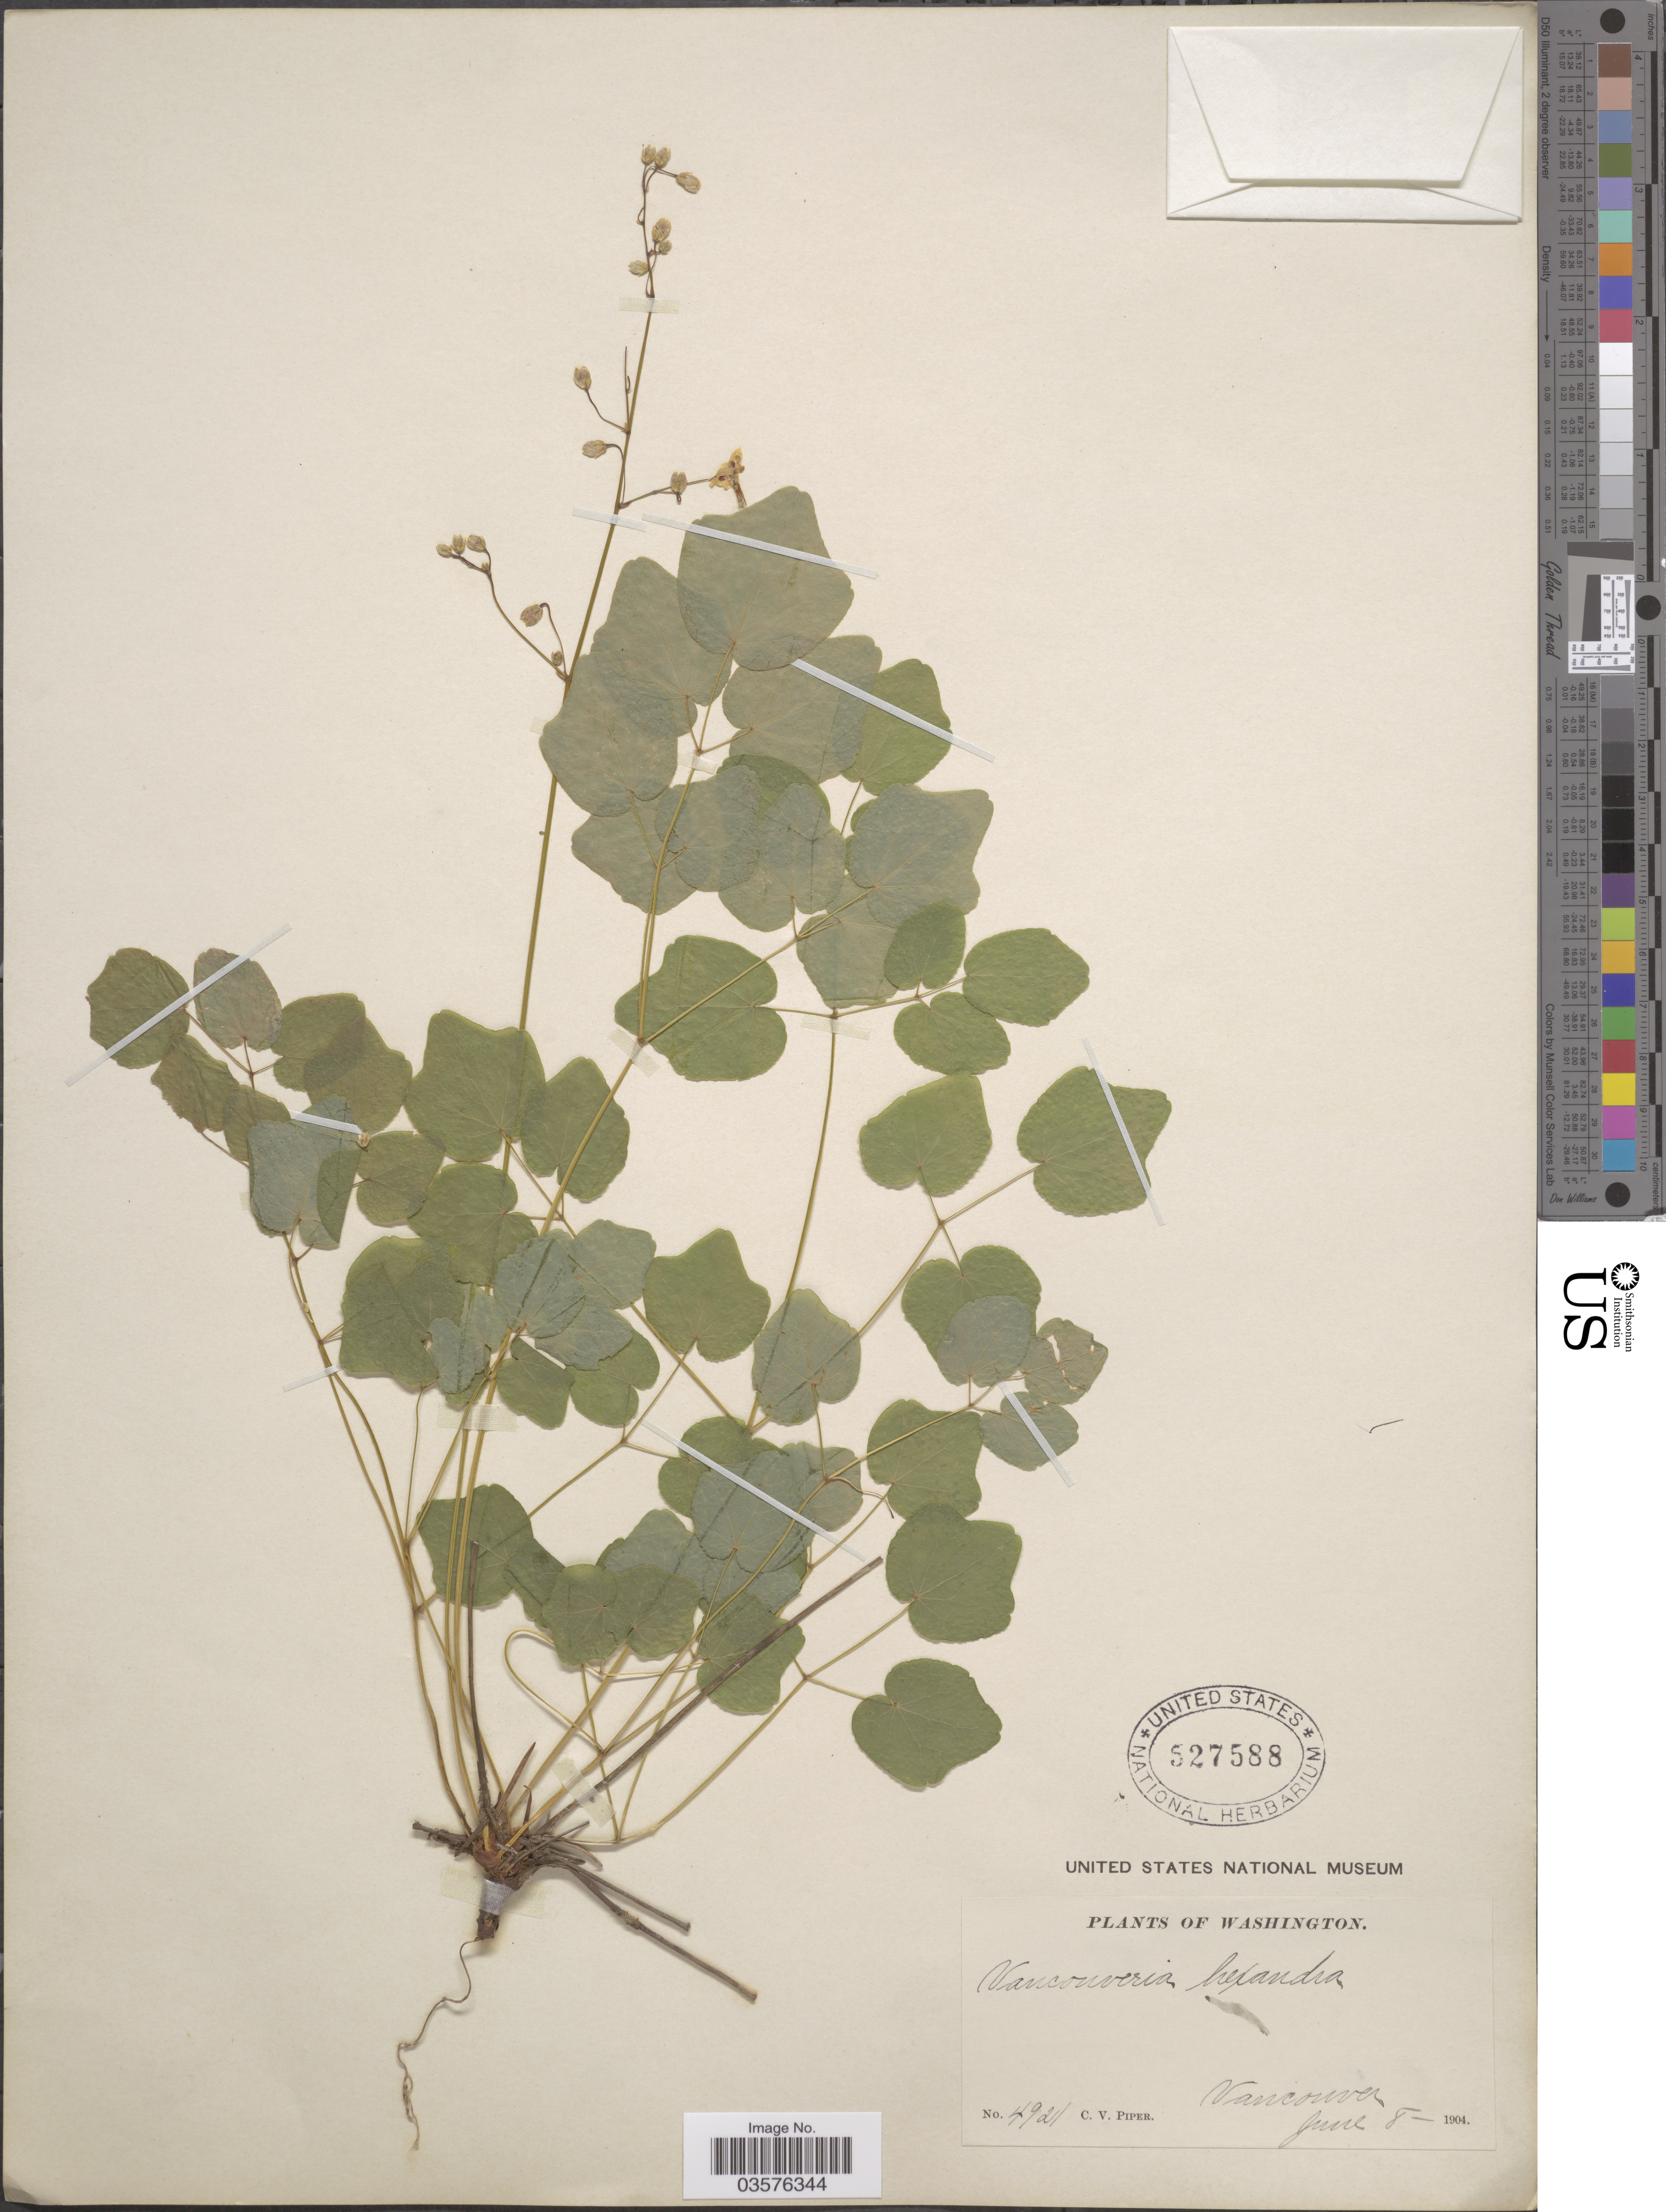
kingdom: Plantae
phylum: Tracheophyta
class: Magnoliopsida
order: Ranunculales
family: Berberidaceae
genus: Vancouveria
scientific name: Vancouveria hexandra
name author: (Hook.) C. Morren & Decne.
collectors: C. V. Piper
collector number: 4921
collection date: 1904-06-08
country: United States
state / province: Washington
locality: Vancouver.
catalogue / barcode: US 527588